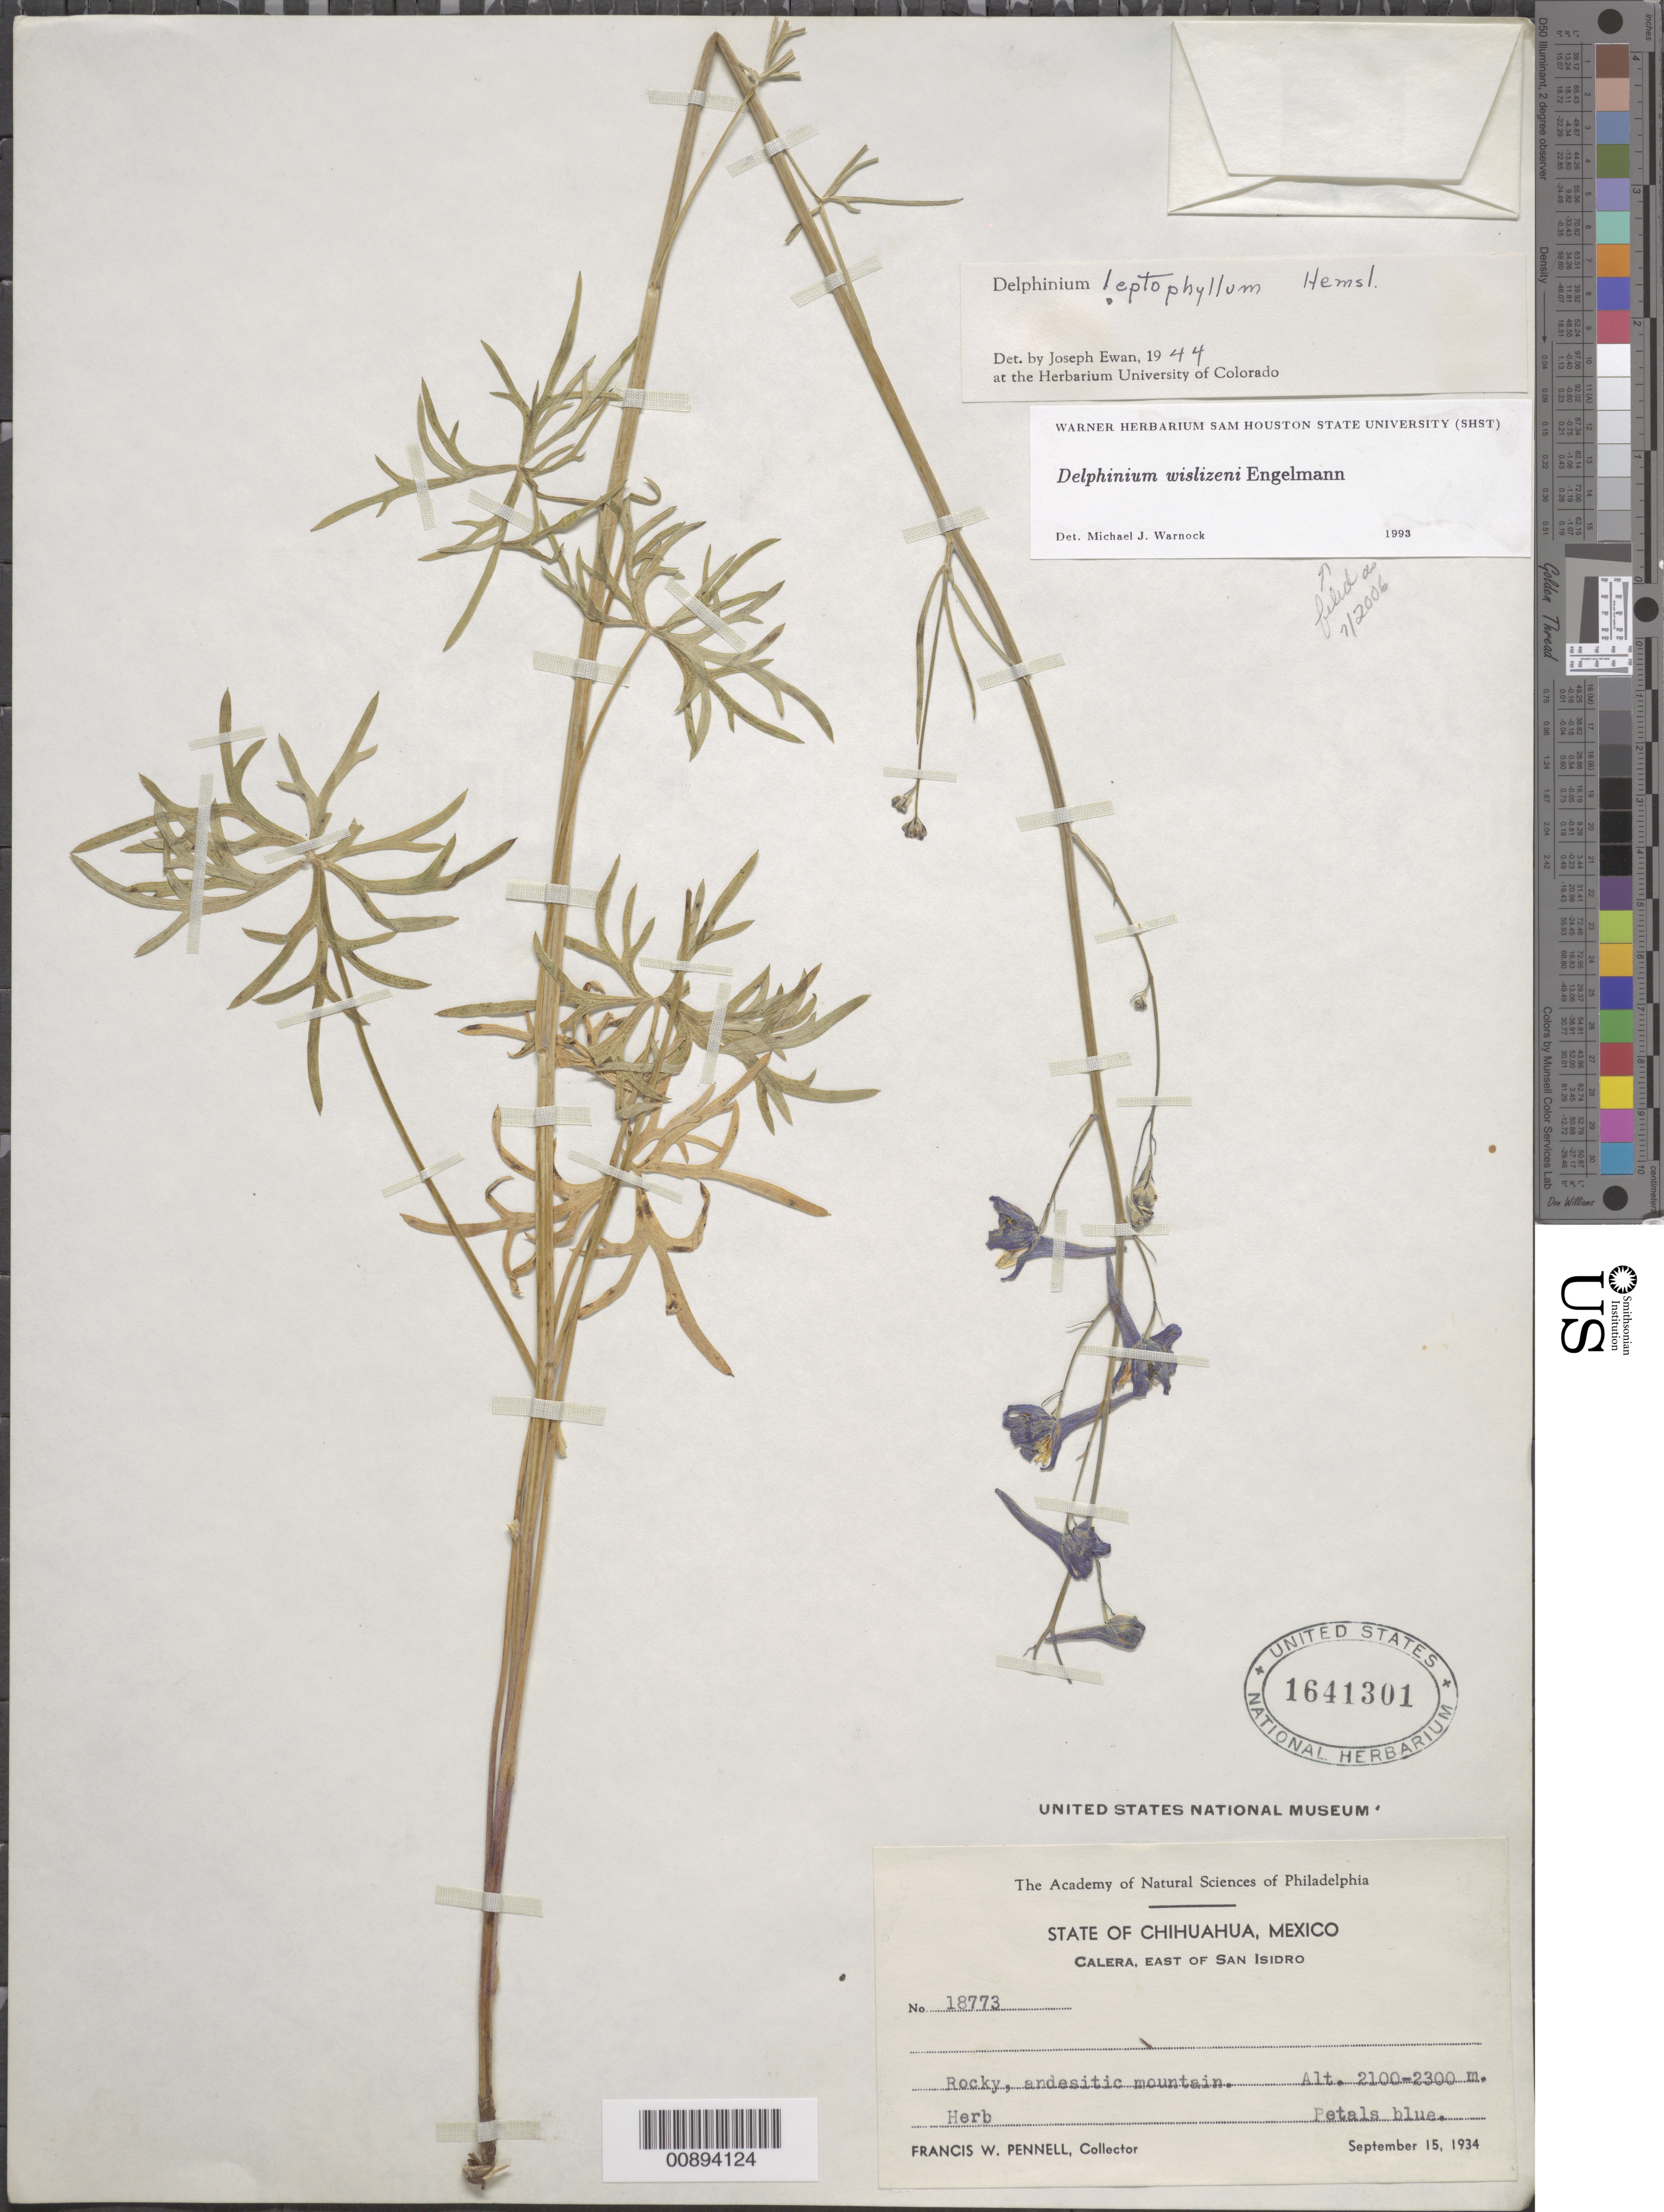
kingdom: Plantae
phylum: Tracheophyta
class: Magnoliopsida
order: Ranunculales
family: Ranunculaceae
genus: Delphinium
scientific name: Delphinium wislizeni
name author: Engelm.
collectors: F. W. Pennell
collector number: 18773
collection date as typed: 15 Sep 1934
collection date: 1934-09-15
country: Mexico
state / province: Chihuahua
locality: Calera, east of San Isidro, Chihuahua.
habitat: Rocky, andesitic mountain.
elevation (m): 2300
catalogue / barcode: US 1641301